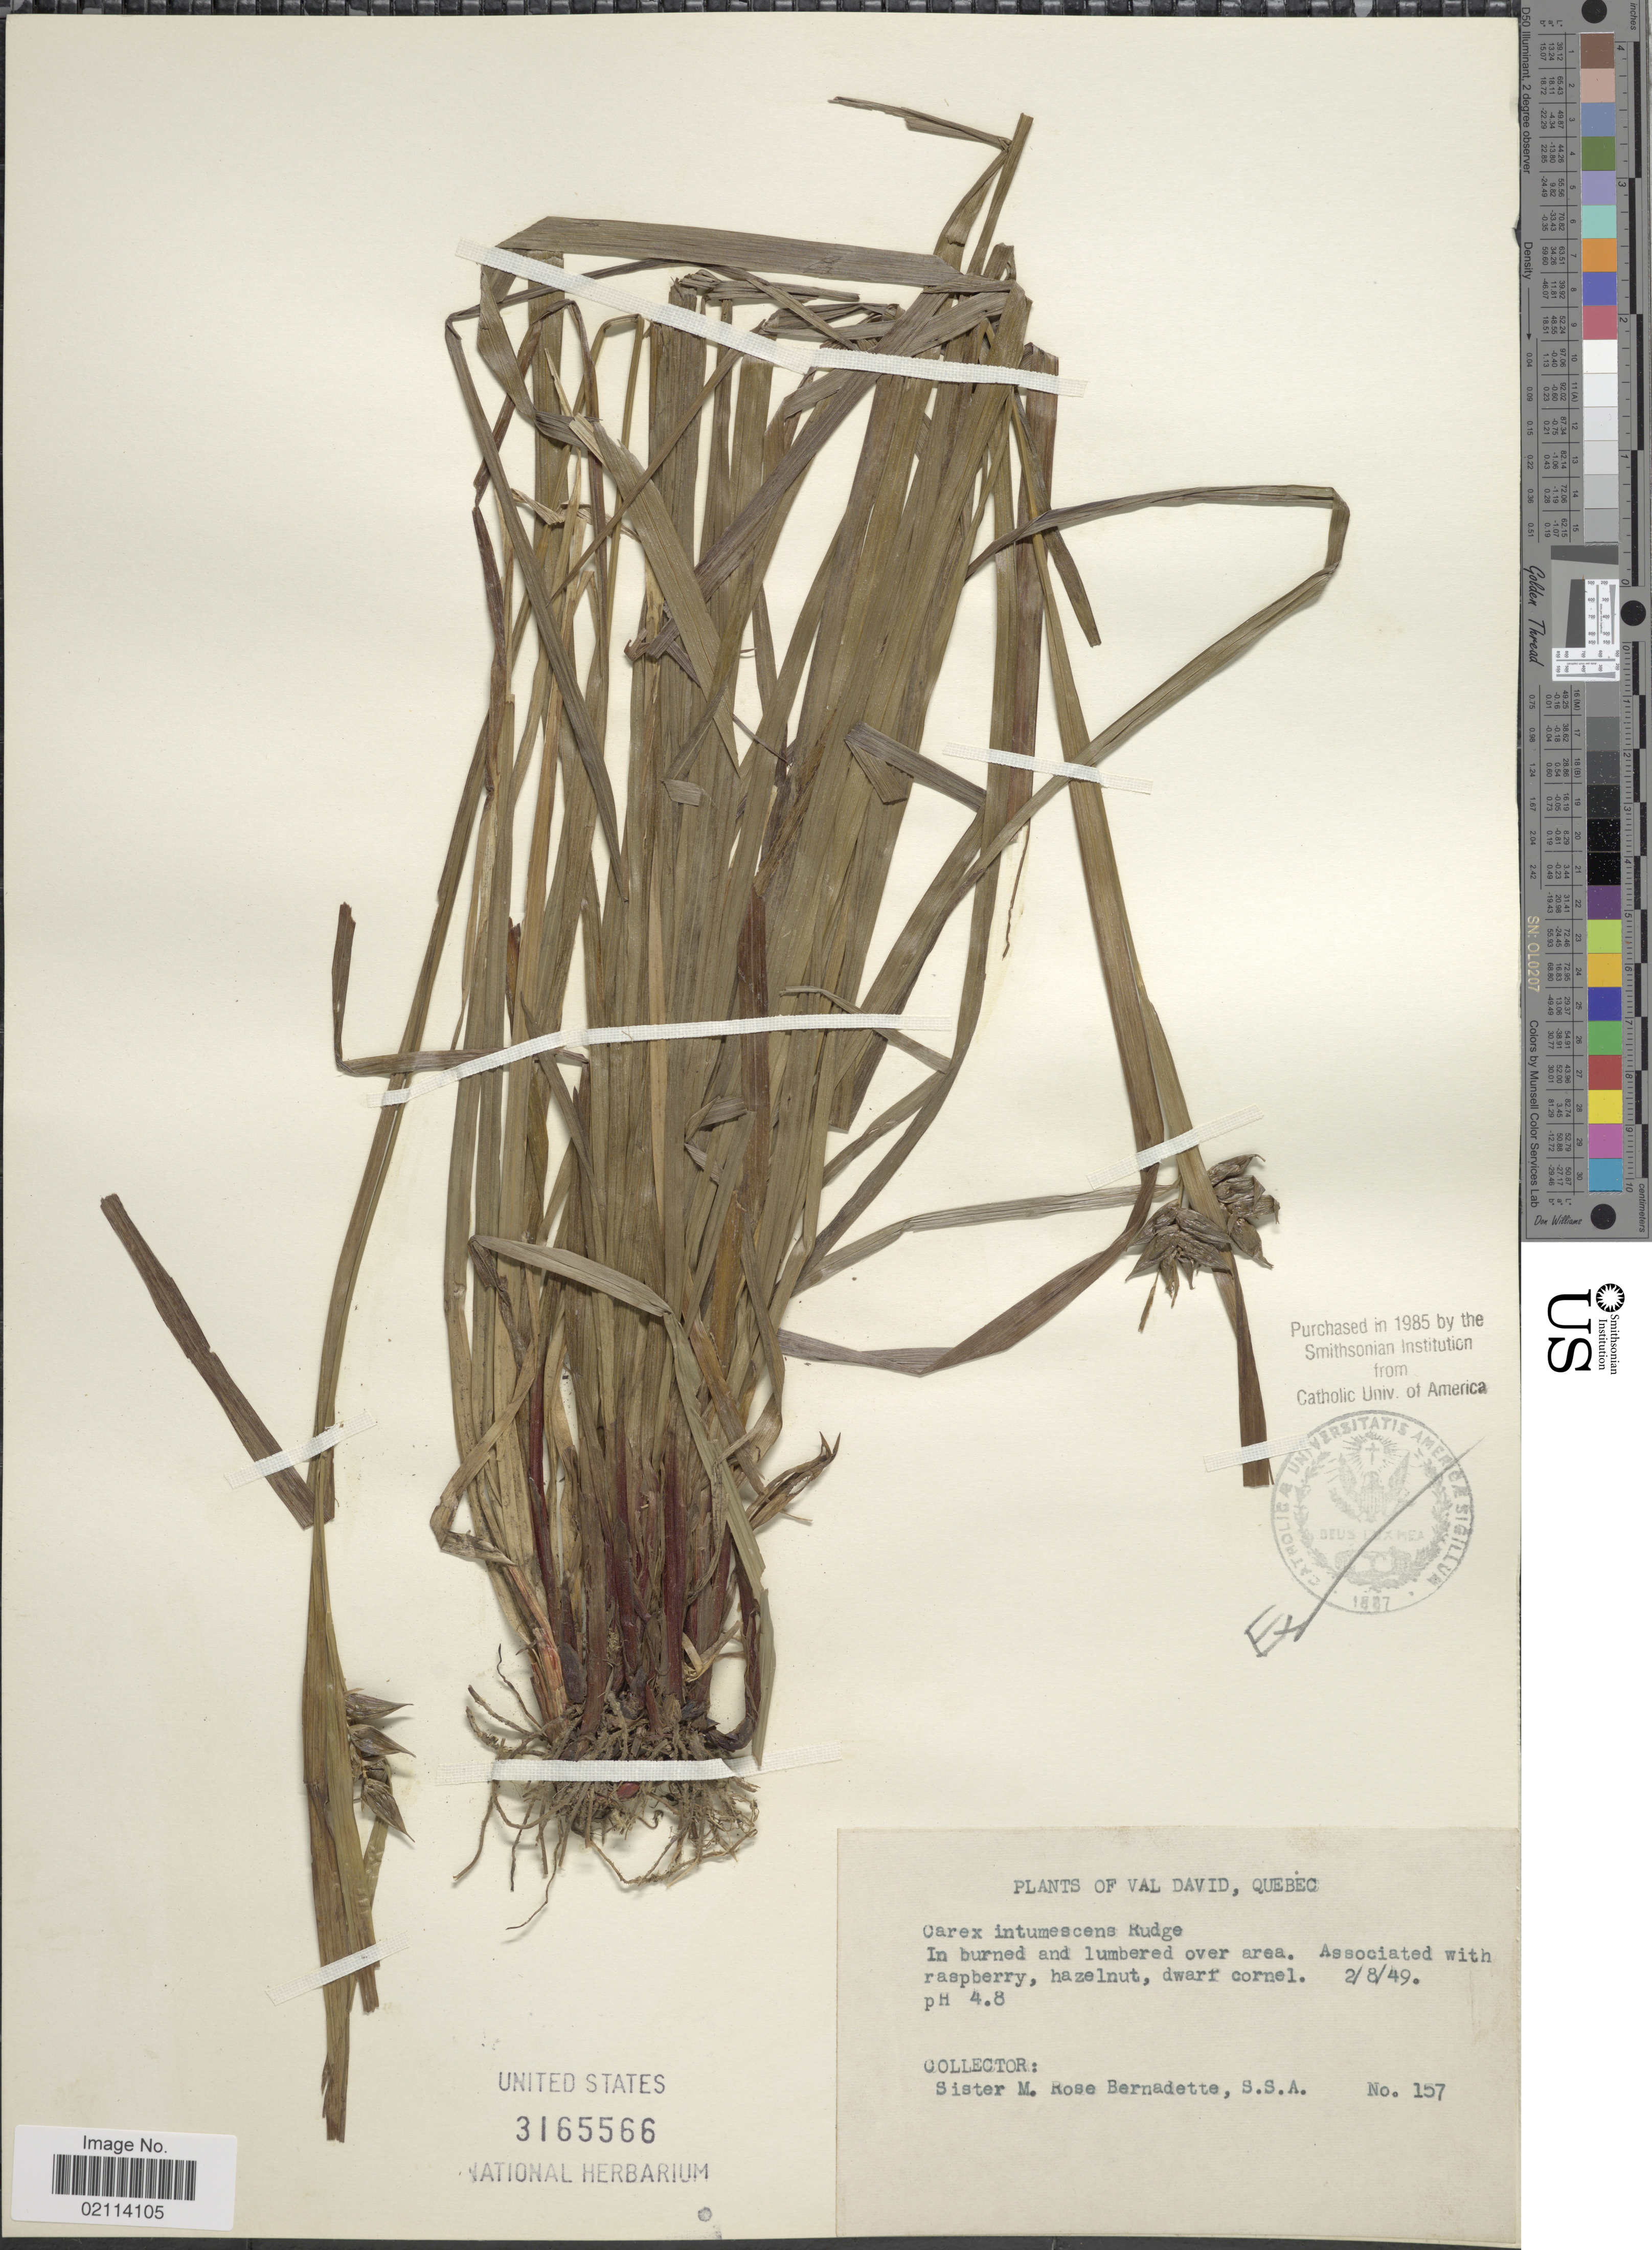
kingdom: Plantae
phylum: Tracheophyta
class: Liliopsida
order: Poales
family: Cyperaceae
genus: Carex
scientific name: Carex intumescens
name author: Rudge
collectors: M. Bernadette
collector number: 157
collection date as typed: Transcribed d/m/y: 2/8/49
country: Canada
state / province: Quebec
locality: Val David, in burned and lumbered over area.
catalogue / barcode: US 3165566